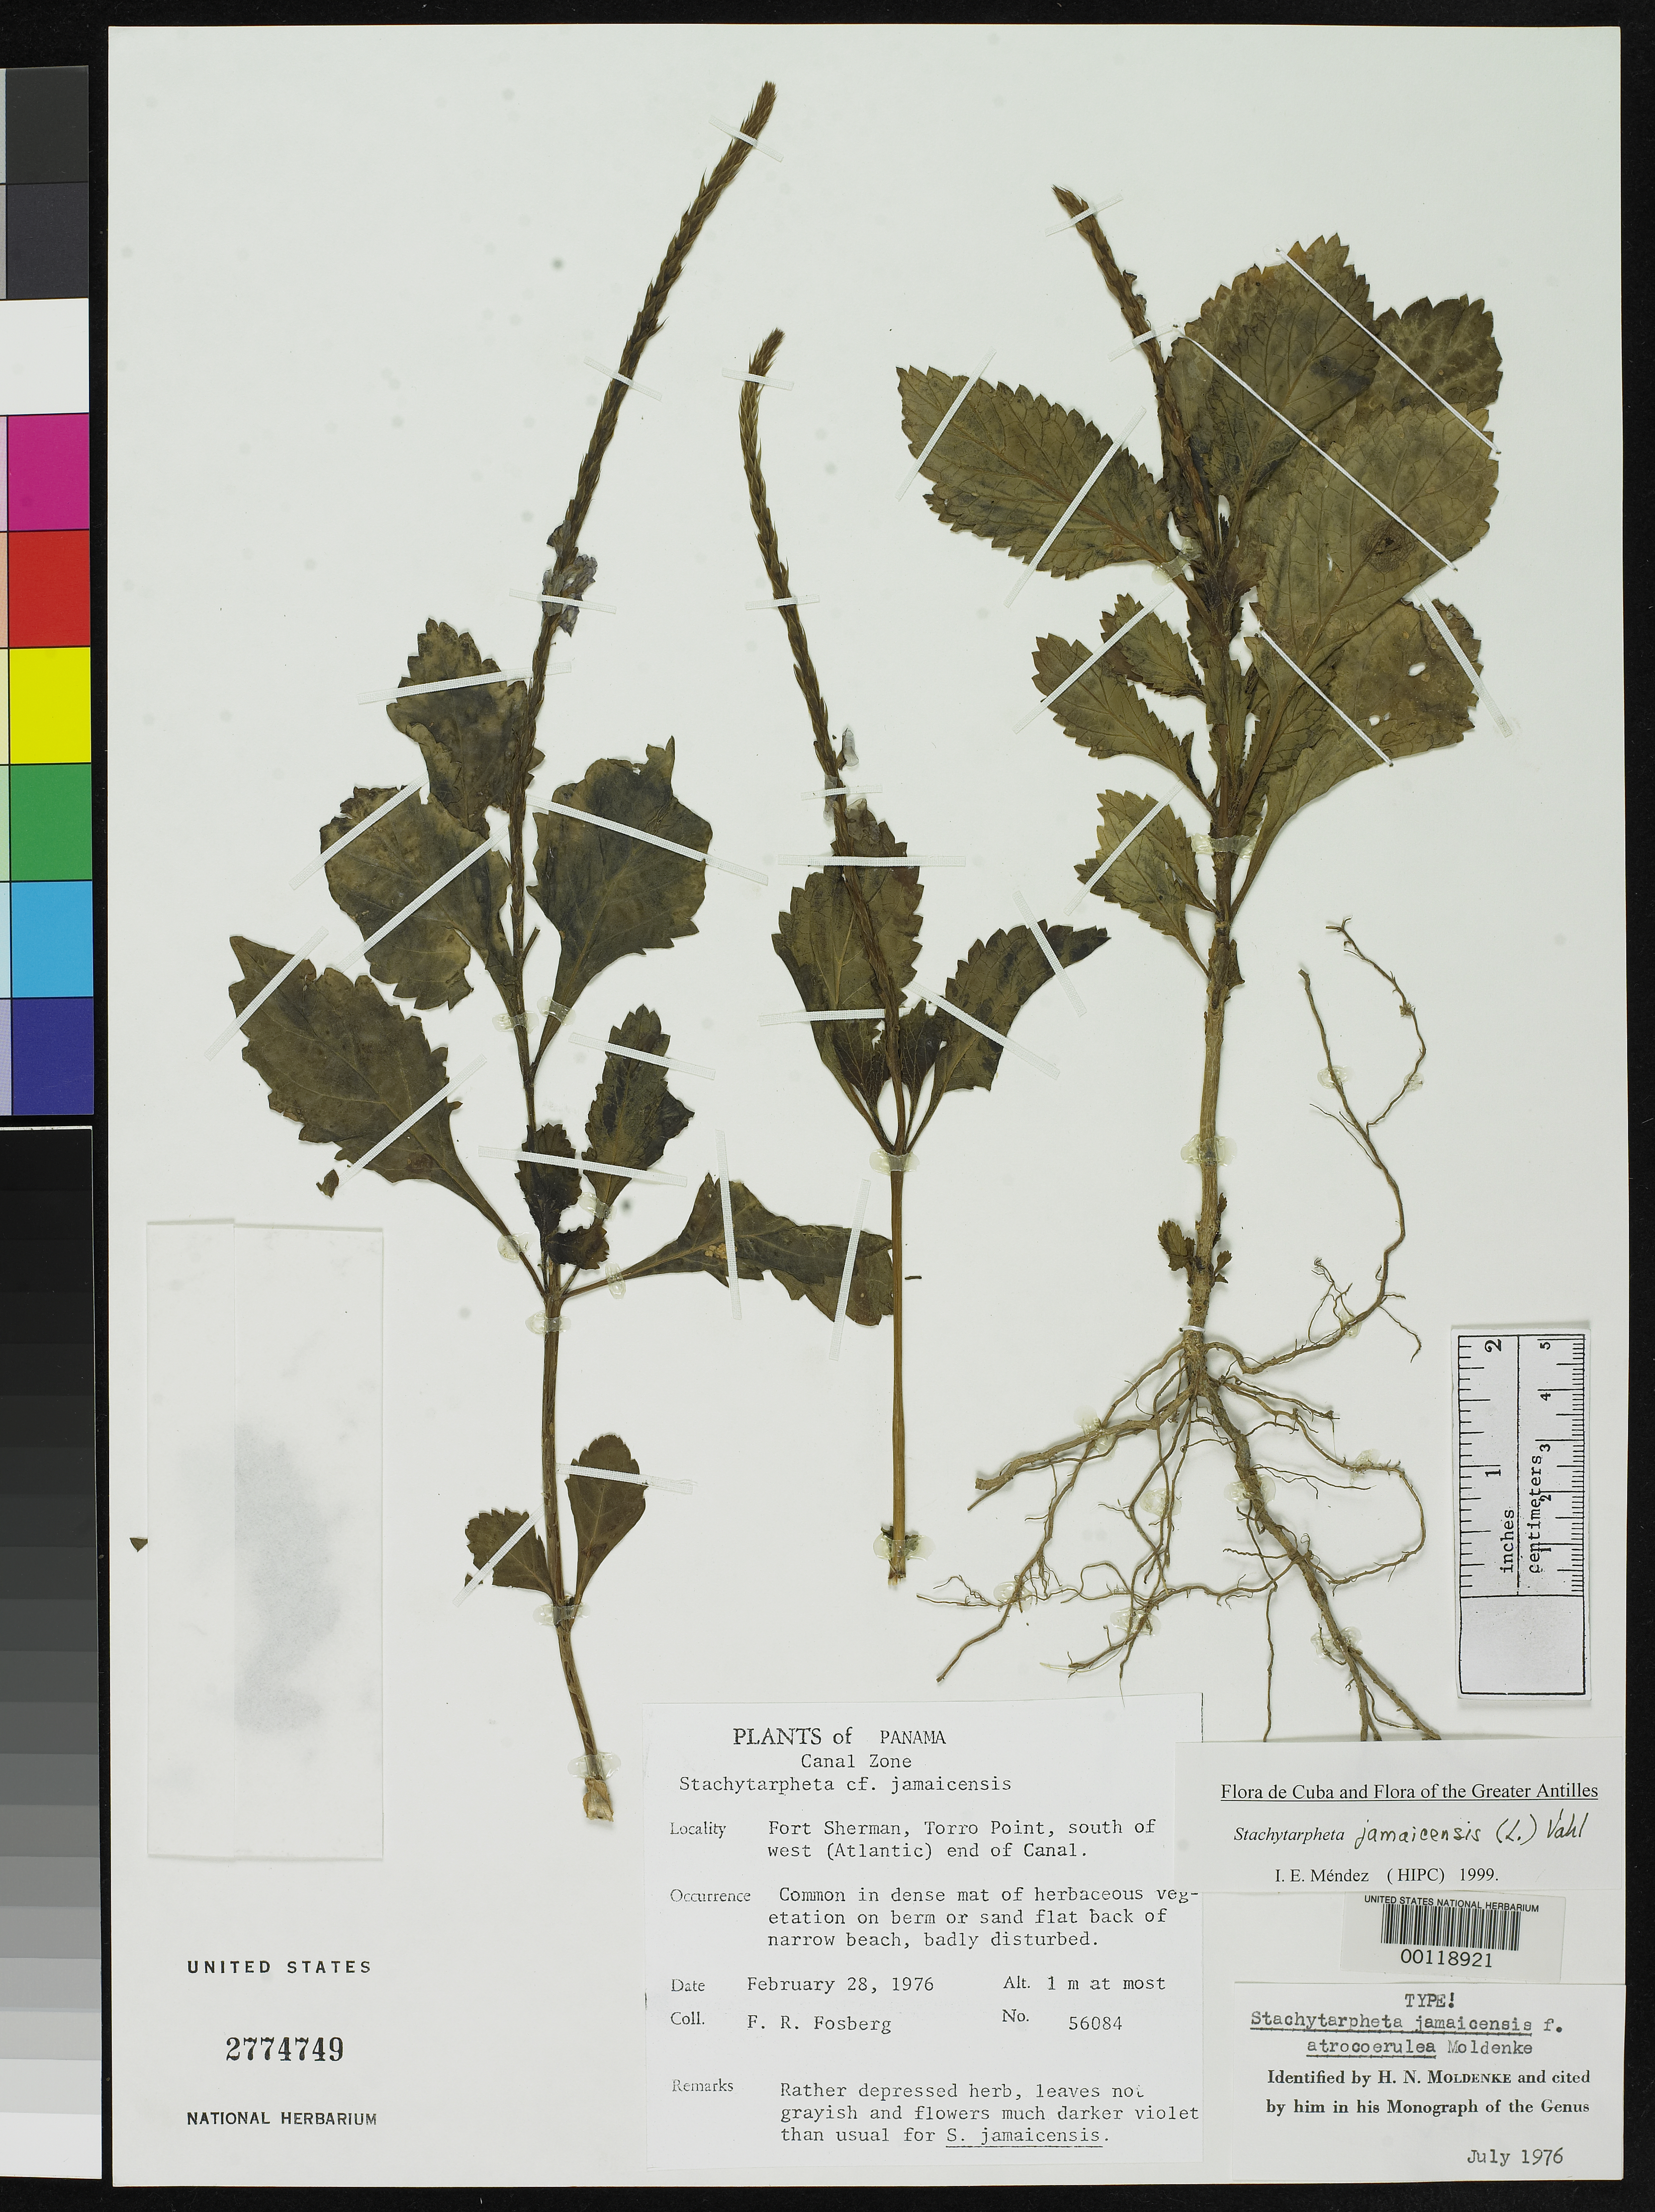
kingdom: Plantae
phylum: Tracheophyta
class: Magnoliopsida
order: Lamiales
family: Verbenaceae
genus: Stachytarpheta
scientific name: Stachytarpheta jamaicensis f. atrocoerulea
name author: Moldenke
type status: Holotype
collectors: F. R. Fosberg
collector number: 56084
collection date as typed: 28 Feb 1976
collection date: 1976-02-28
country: Panama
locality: Fort Sherman, Torro Point.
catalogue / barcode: US 2774749